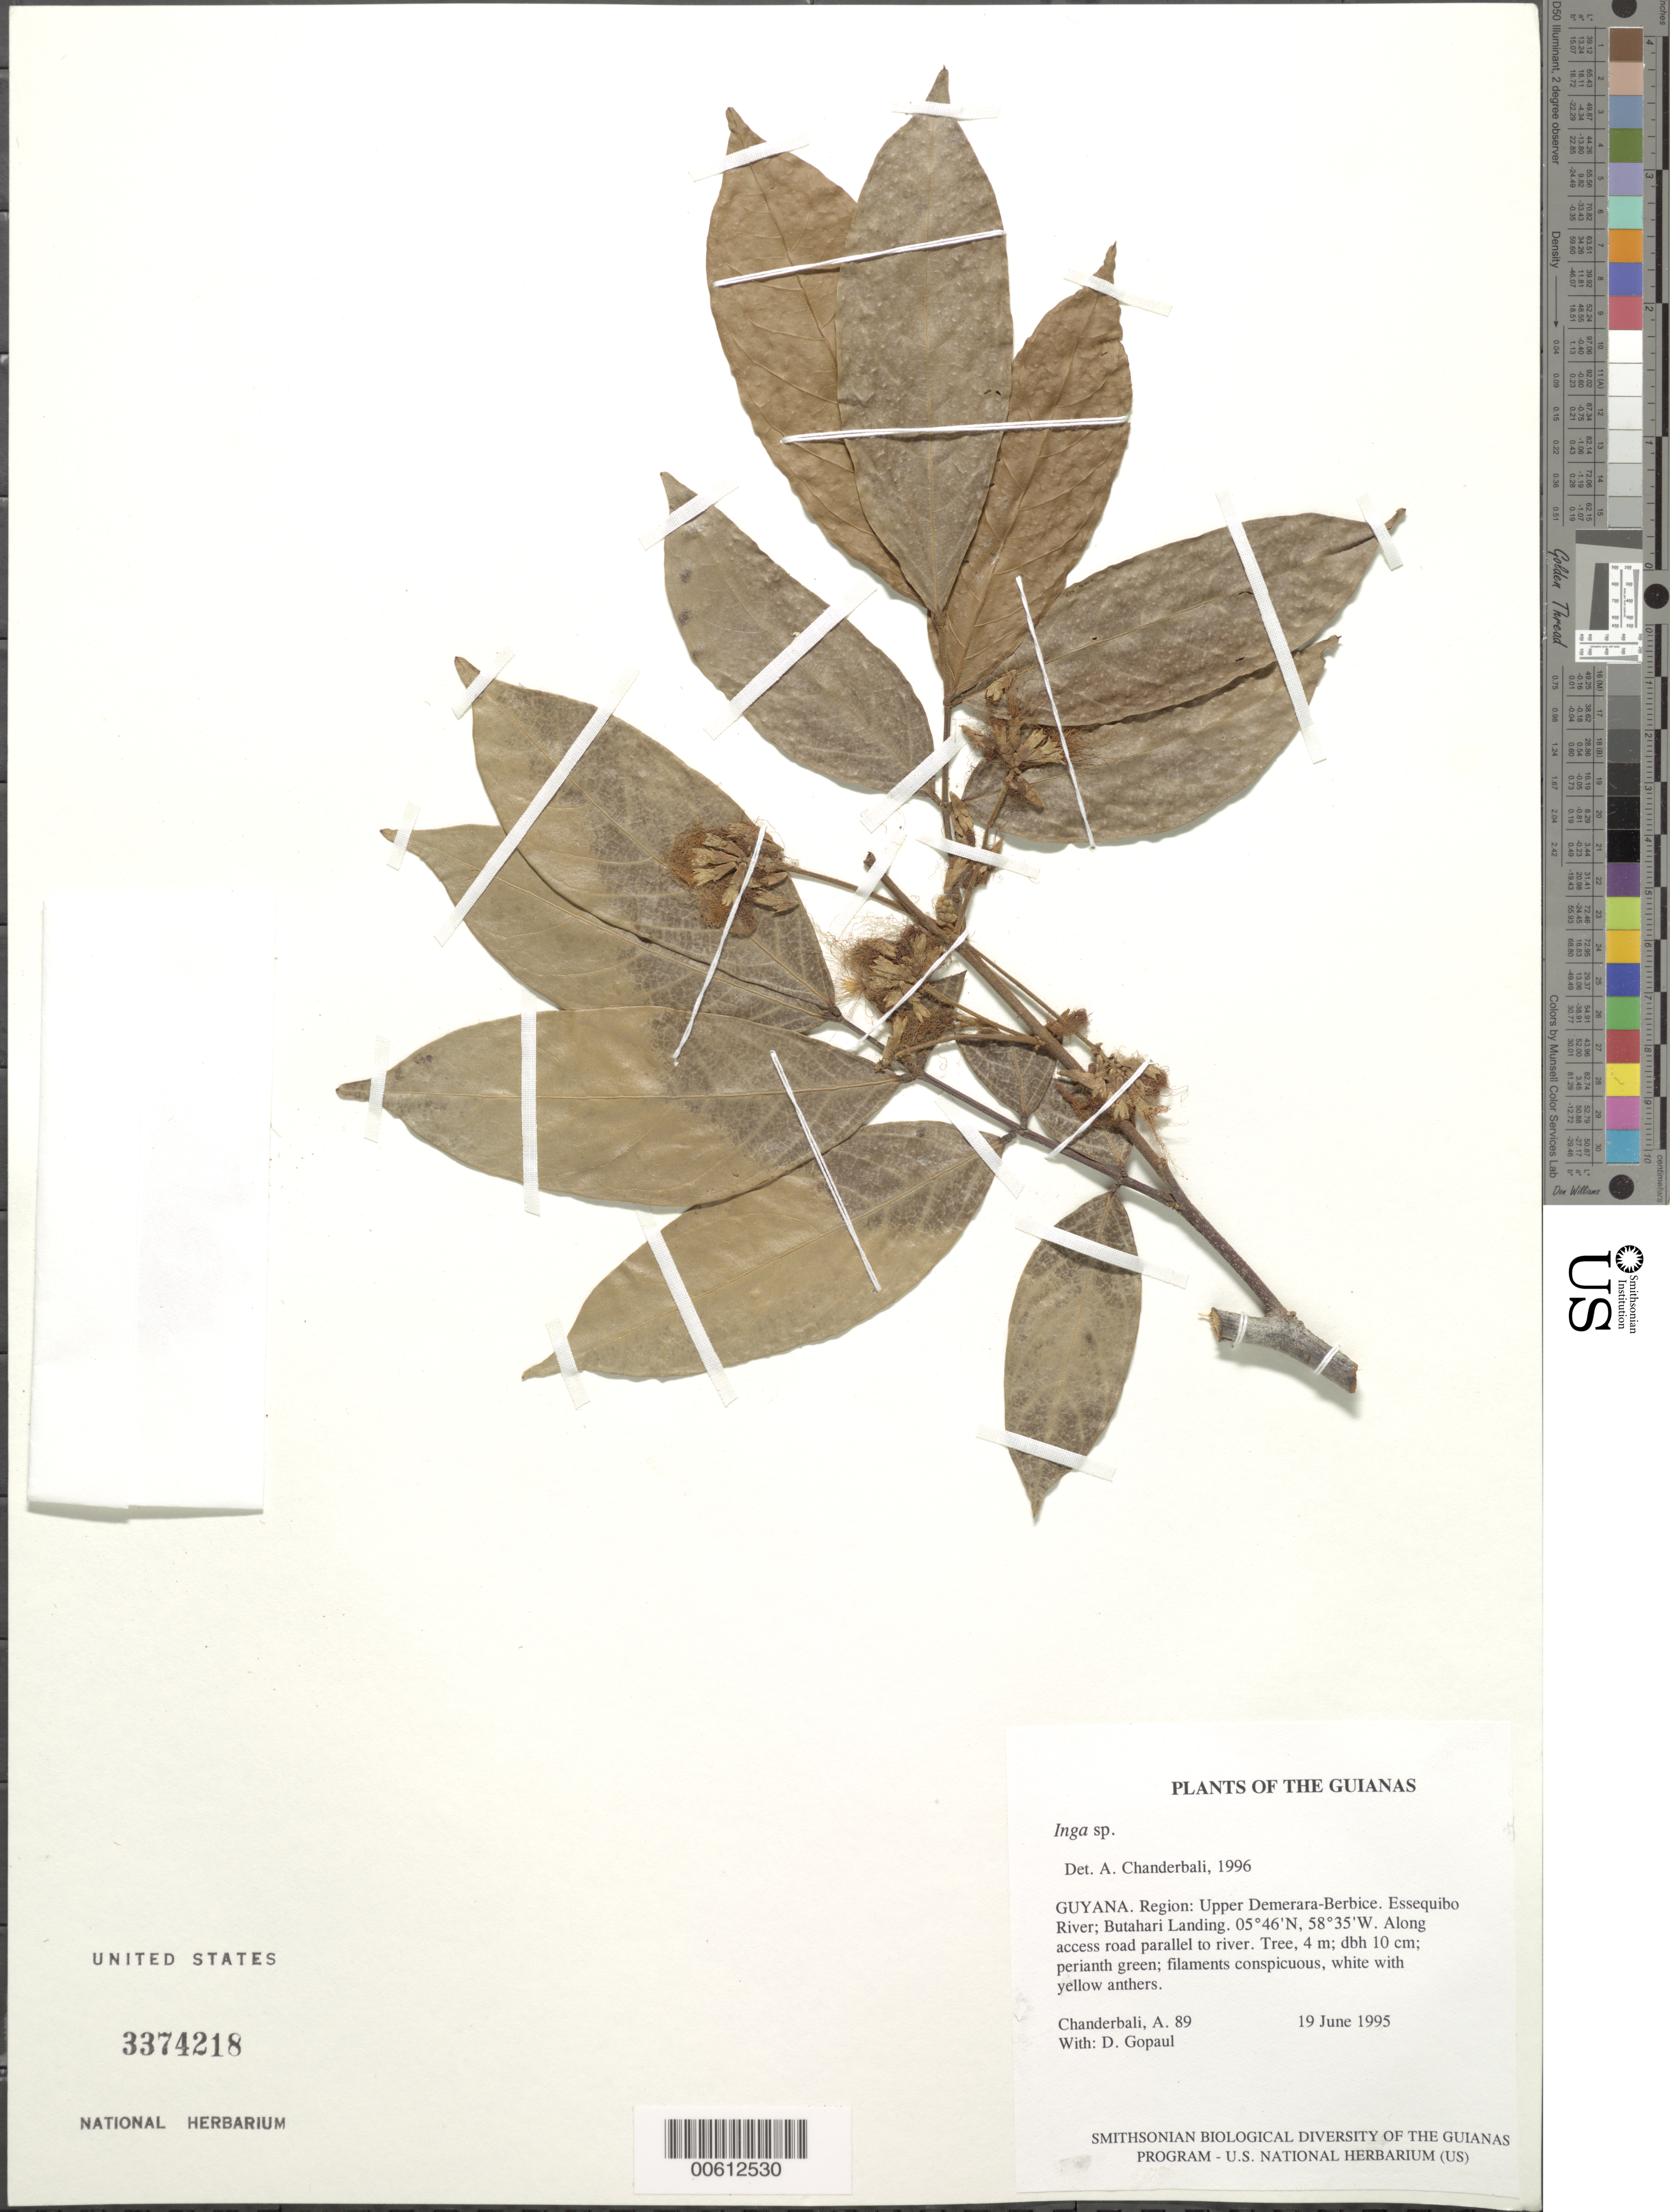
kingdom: Plantae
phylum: Tracheophyta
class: Magnoliopsida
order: Fabales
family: Fabaceae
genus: Inga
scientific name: Inga sp.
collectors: A. S. Chanderbali & D. Gopaul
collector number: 0089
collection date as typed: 19 June 1995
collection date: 1995-06-19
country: Guyana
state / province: U. Demerara-Berbice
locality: Essequibo River; Butahari Landing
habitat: Along access road parallel to river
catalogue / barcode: US 3374218